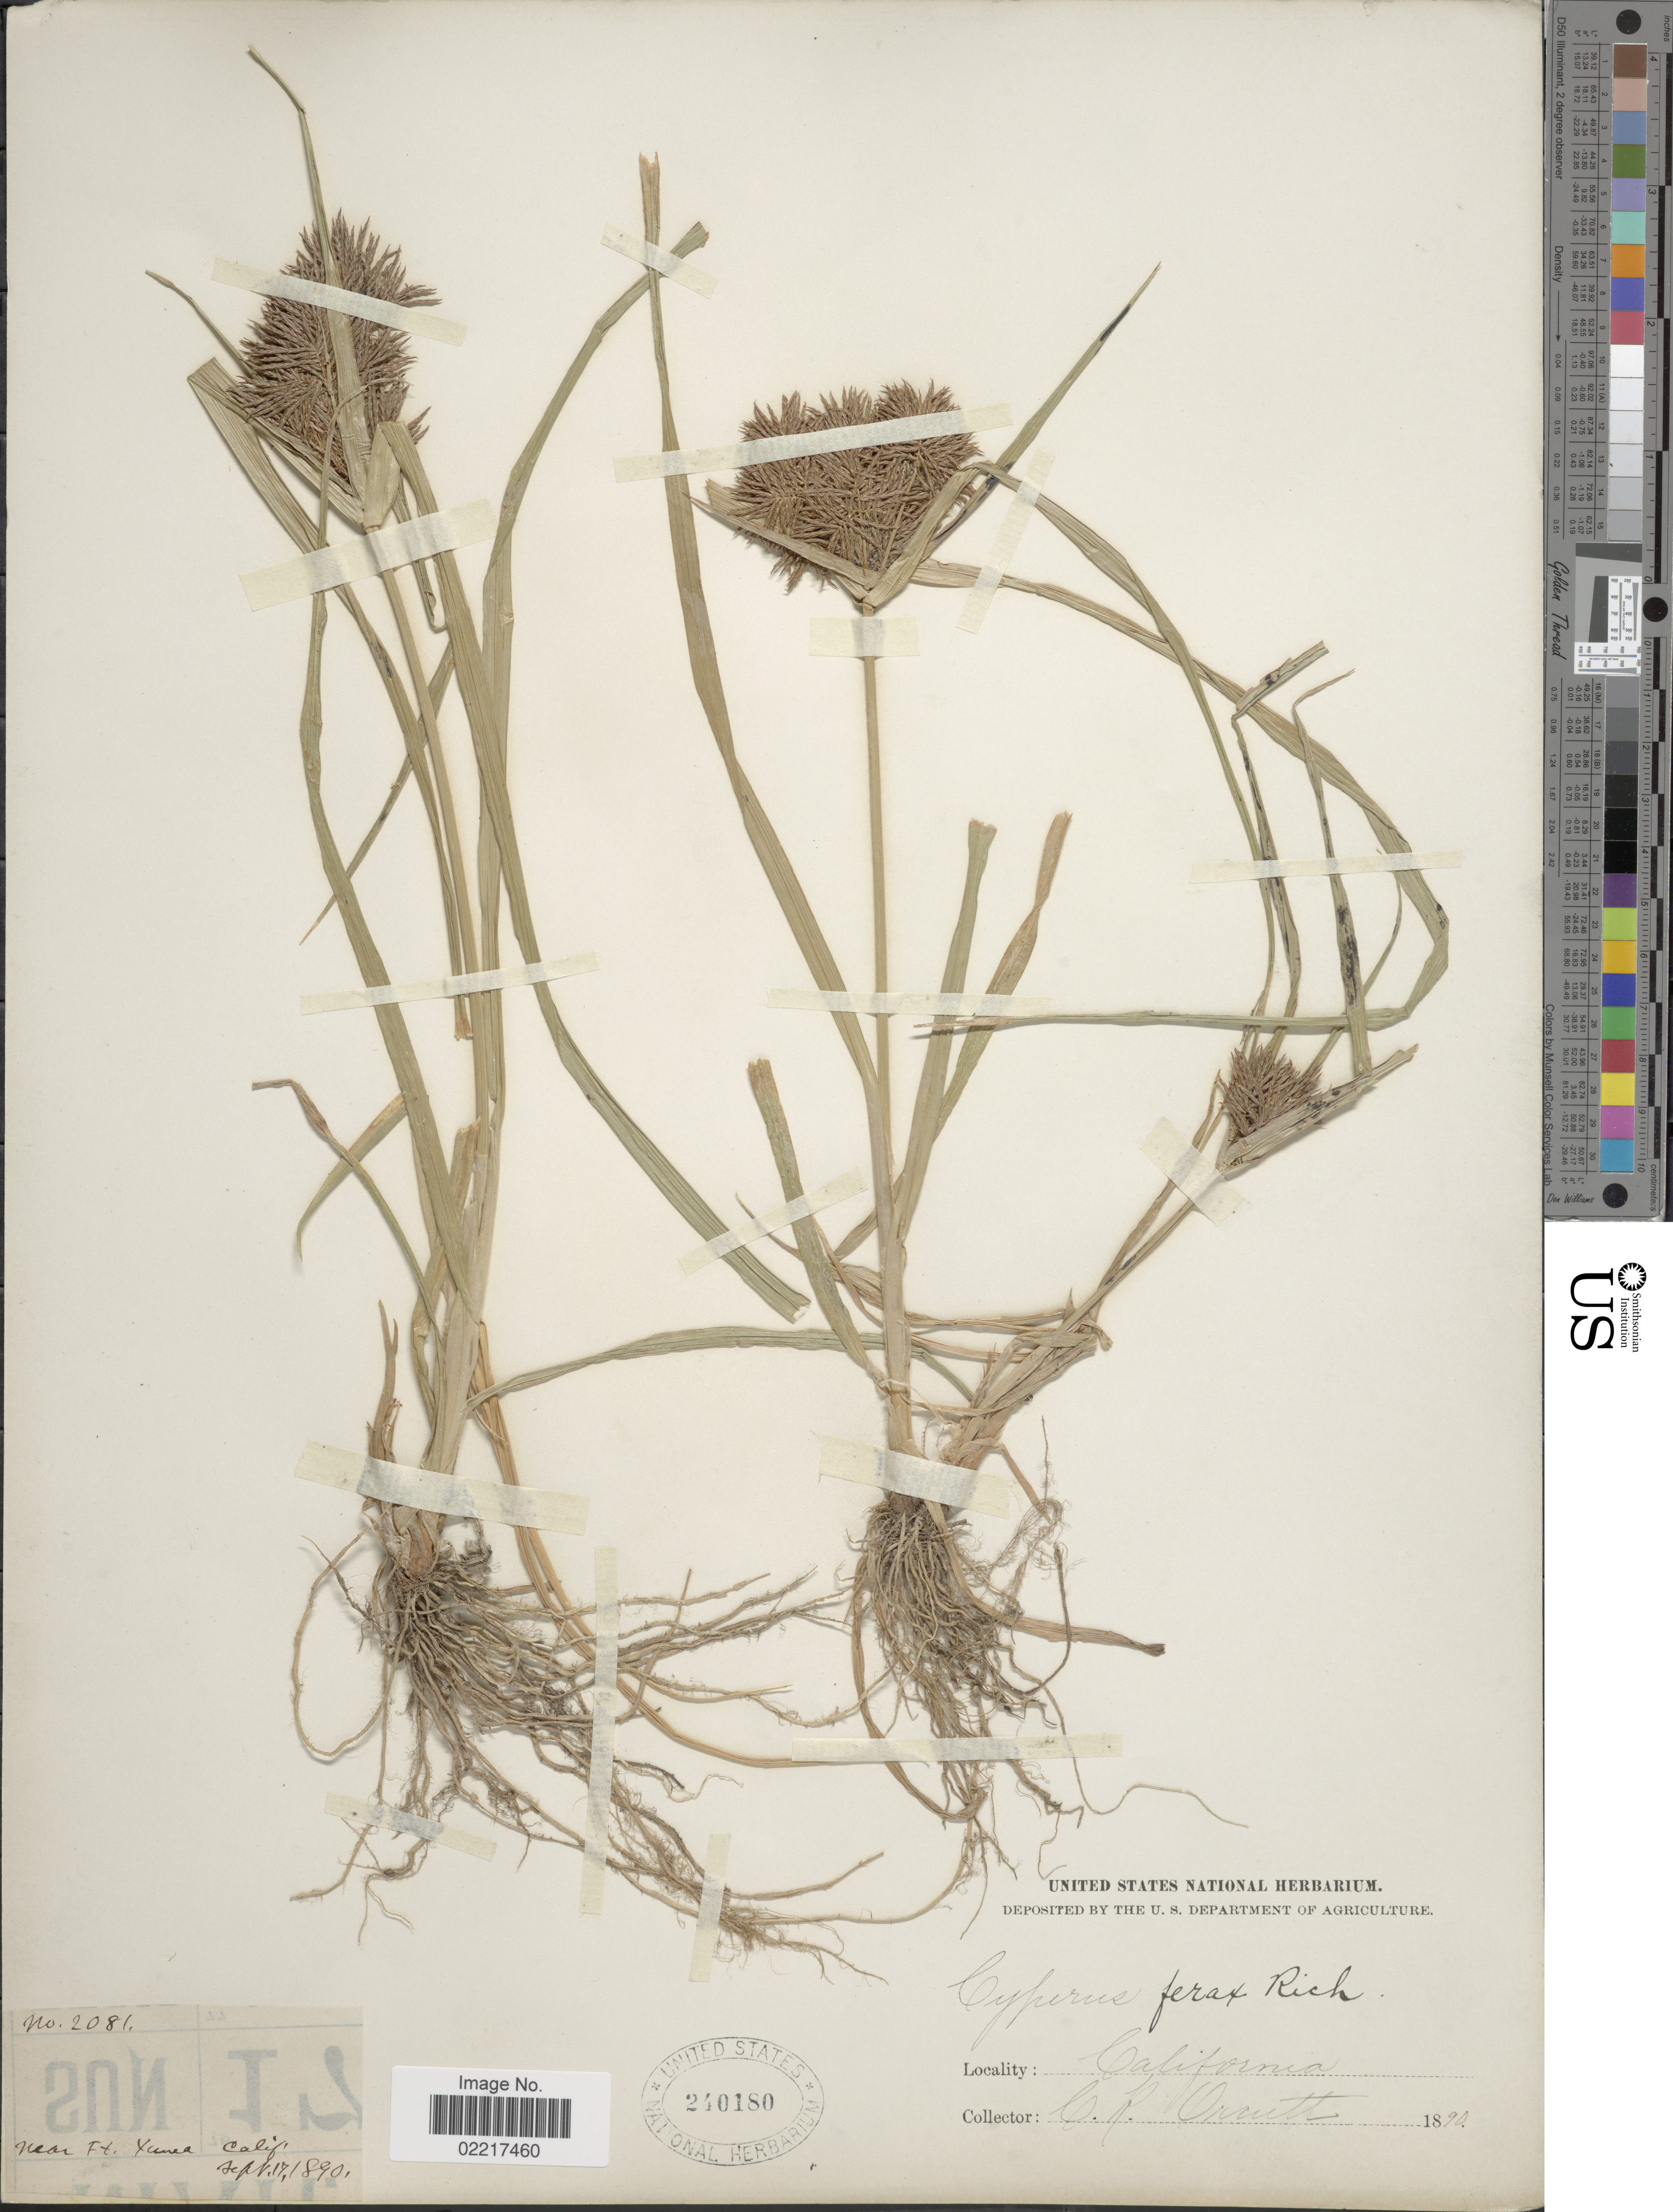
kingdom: Plantae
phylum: Tracheophyta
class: Liliopsida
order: Poales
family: Cyperaceae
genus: Cyperus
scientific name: Cyperus odoratus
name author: L.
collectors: C. R. Orcutt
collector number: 2081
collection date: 1890-09-17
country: United States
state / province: California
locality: Near Ft Yumea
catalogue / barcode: US 240180